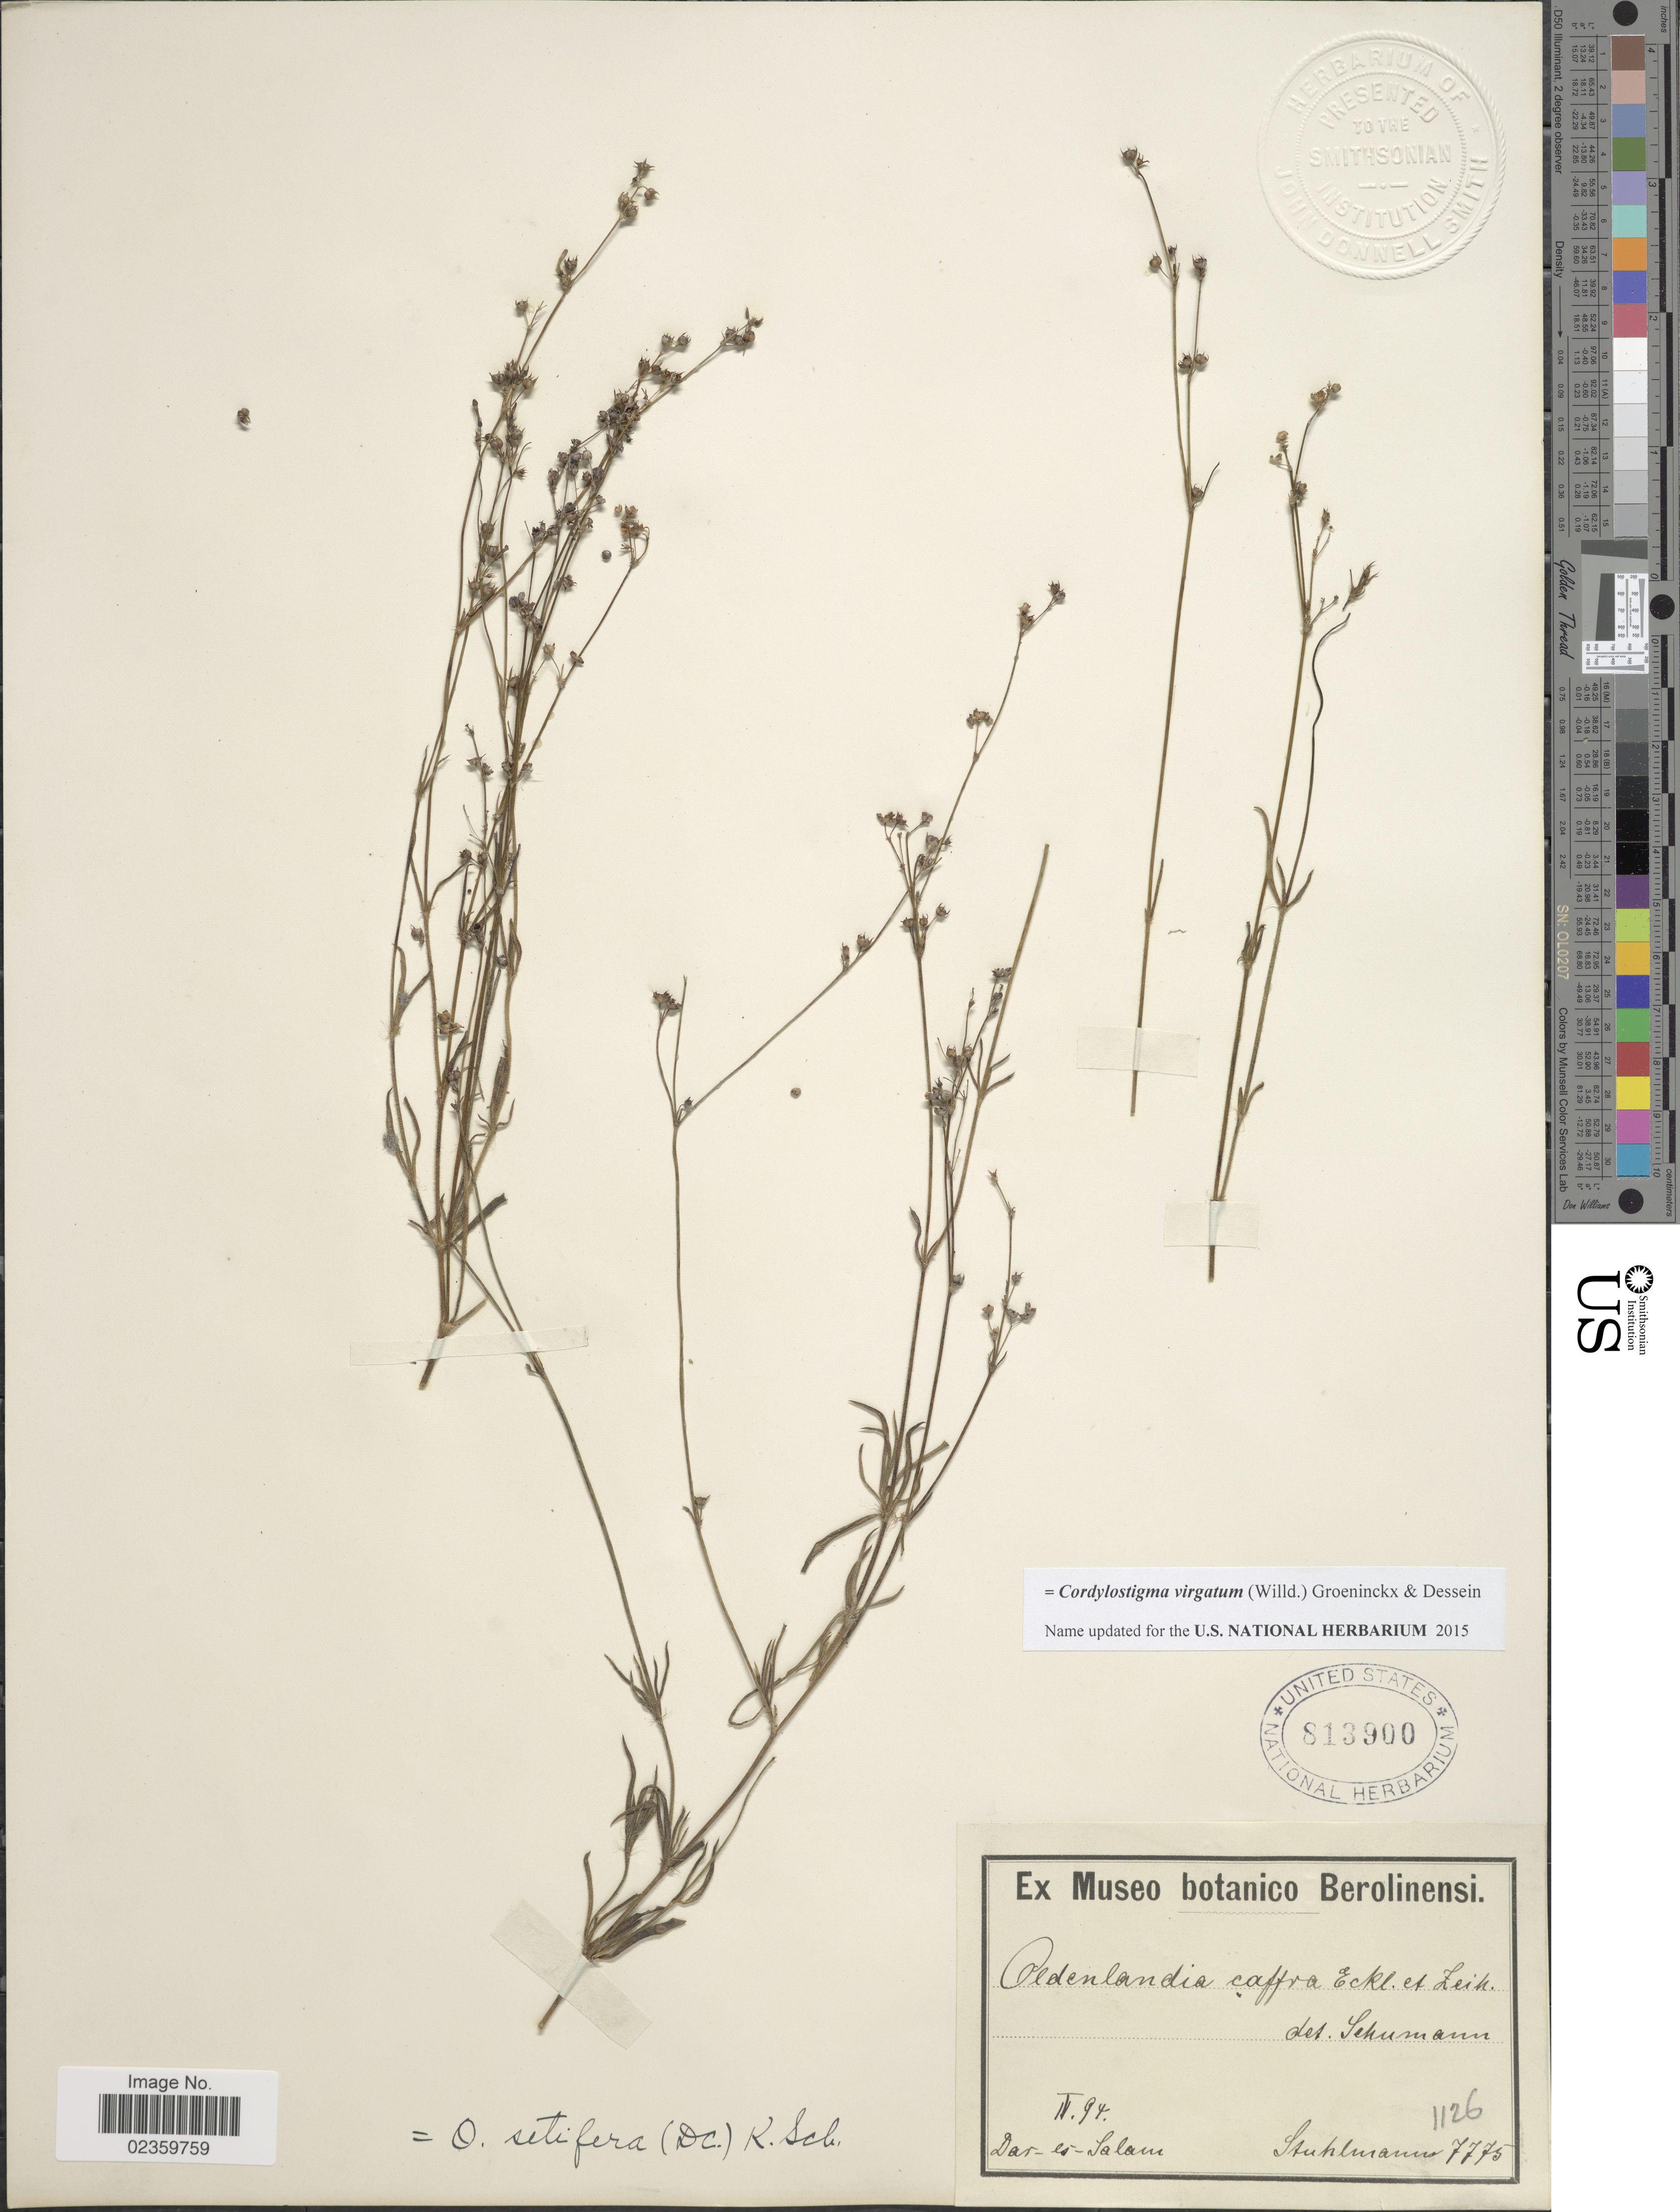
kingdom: Plantae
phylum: Tracheophyta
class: Magnoliopsida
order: Gentianales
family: Rubiaceae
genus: Cordylostigma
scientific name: Cordylostigma virgatum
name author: (Willd.) Groeninckx & Dessein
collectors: -. Stuhlmann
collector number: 1126/7775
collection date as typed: Transcribed d/m/y: /4/94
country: Tanzania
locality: Dar es Salam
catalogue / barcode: US 813900